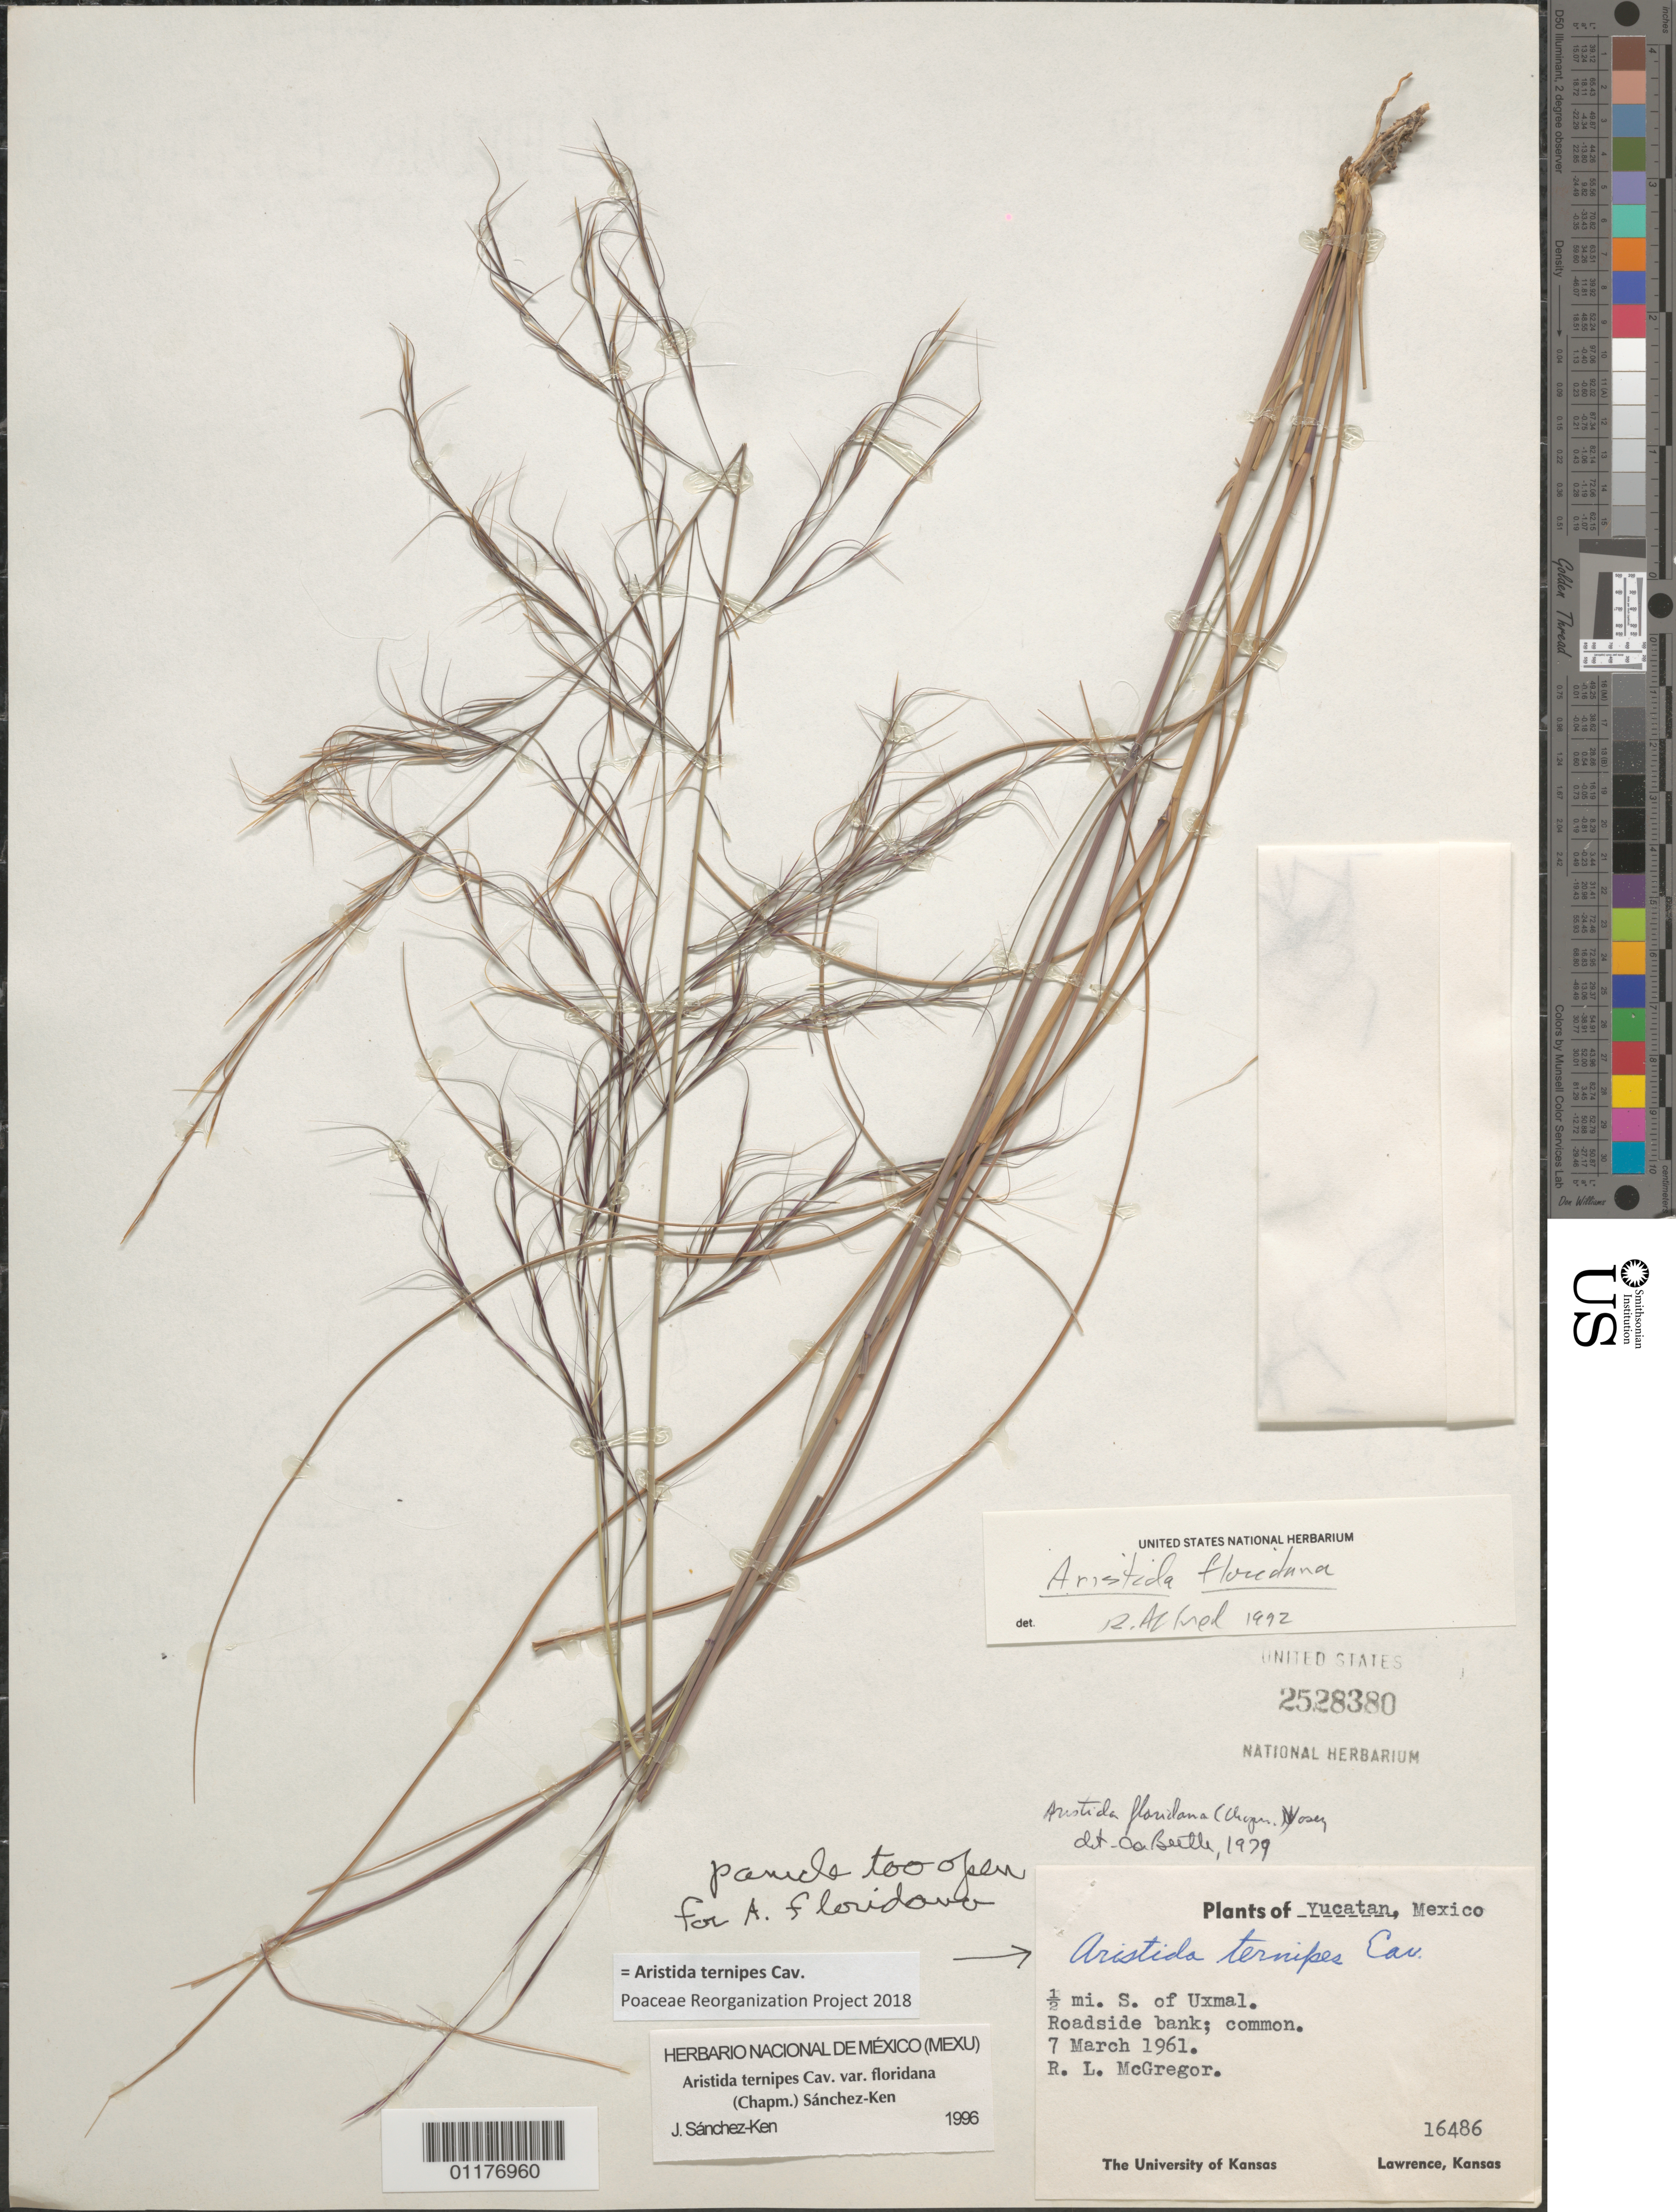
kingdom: Plantae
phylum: Tracheophyta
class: Liliopsida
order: Poales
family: Poaceae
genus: Aristida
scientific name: Aristida ternipes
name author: Cav.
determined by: Poaceae Reorganization Project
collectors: R. L. McGregor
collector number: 16486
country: Mexico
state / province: Yucatán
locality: S of Uxmal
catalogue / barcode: US 2528380